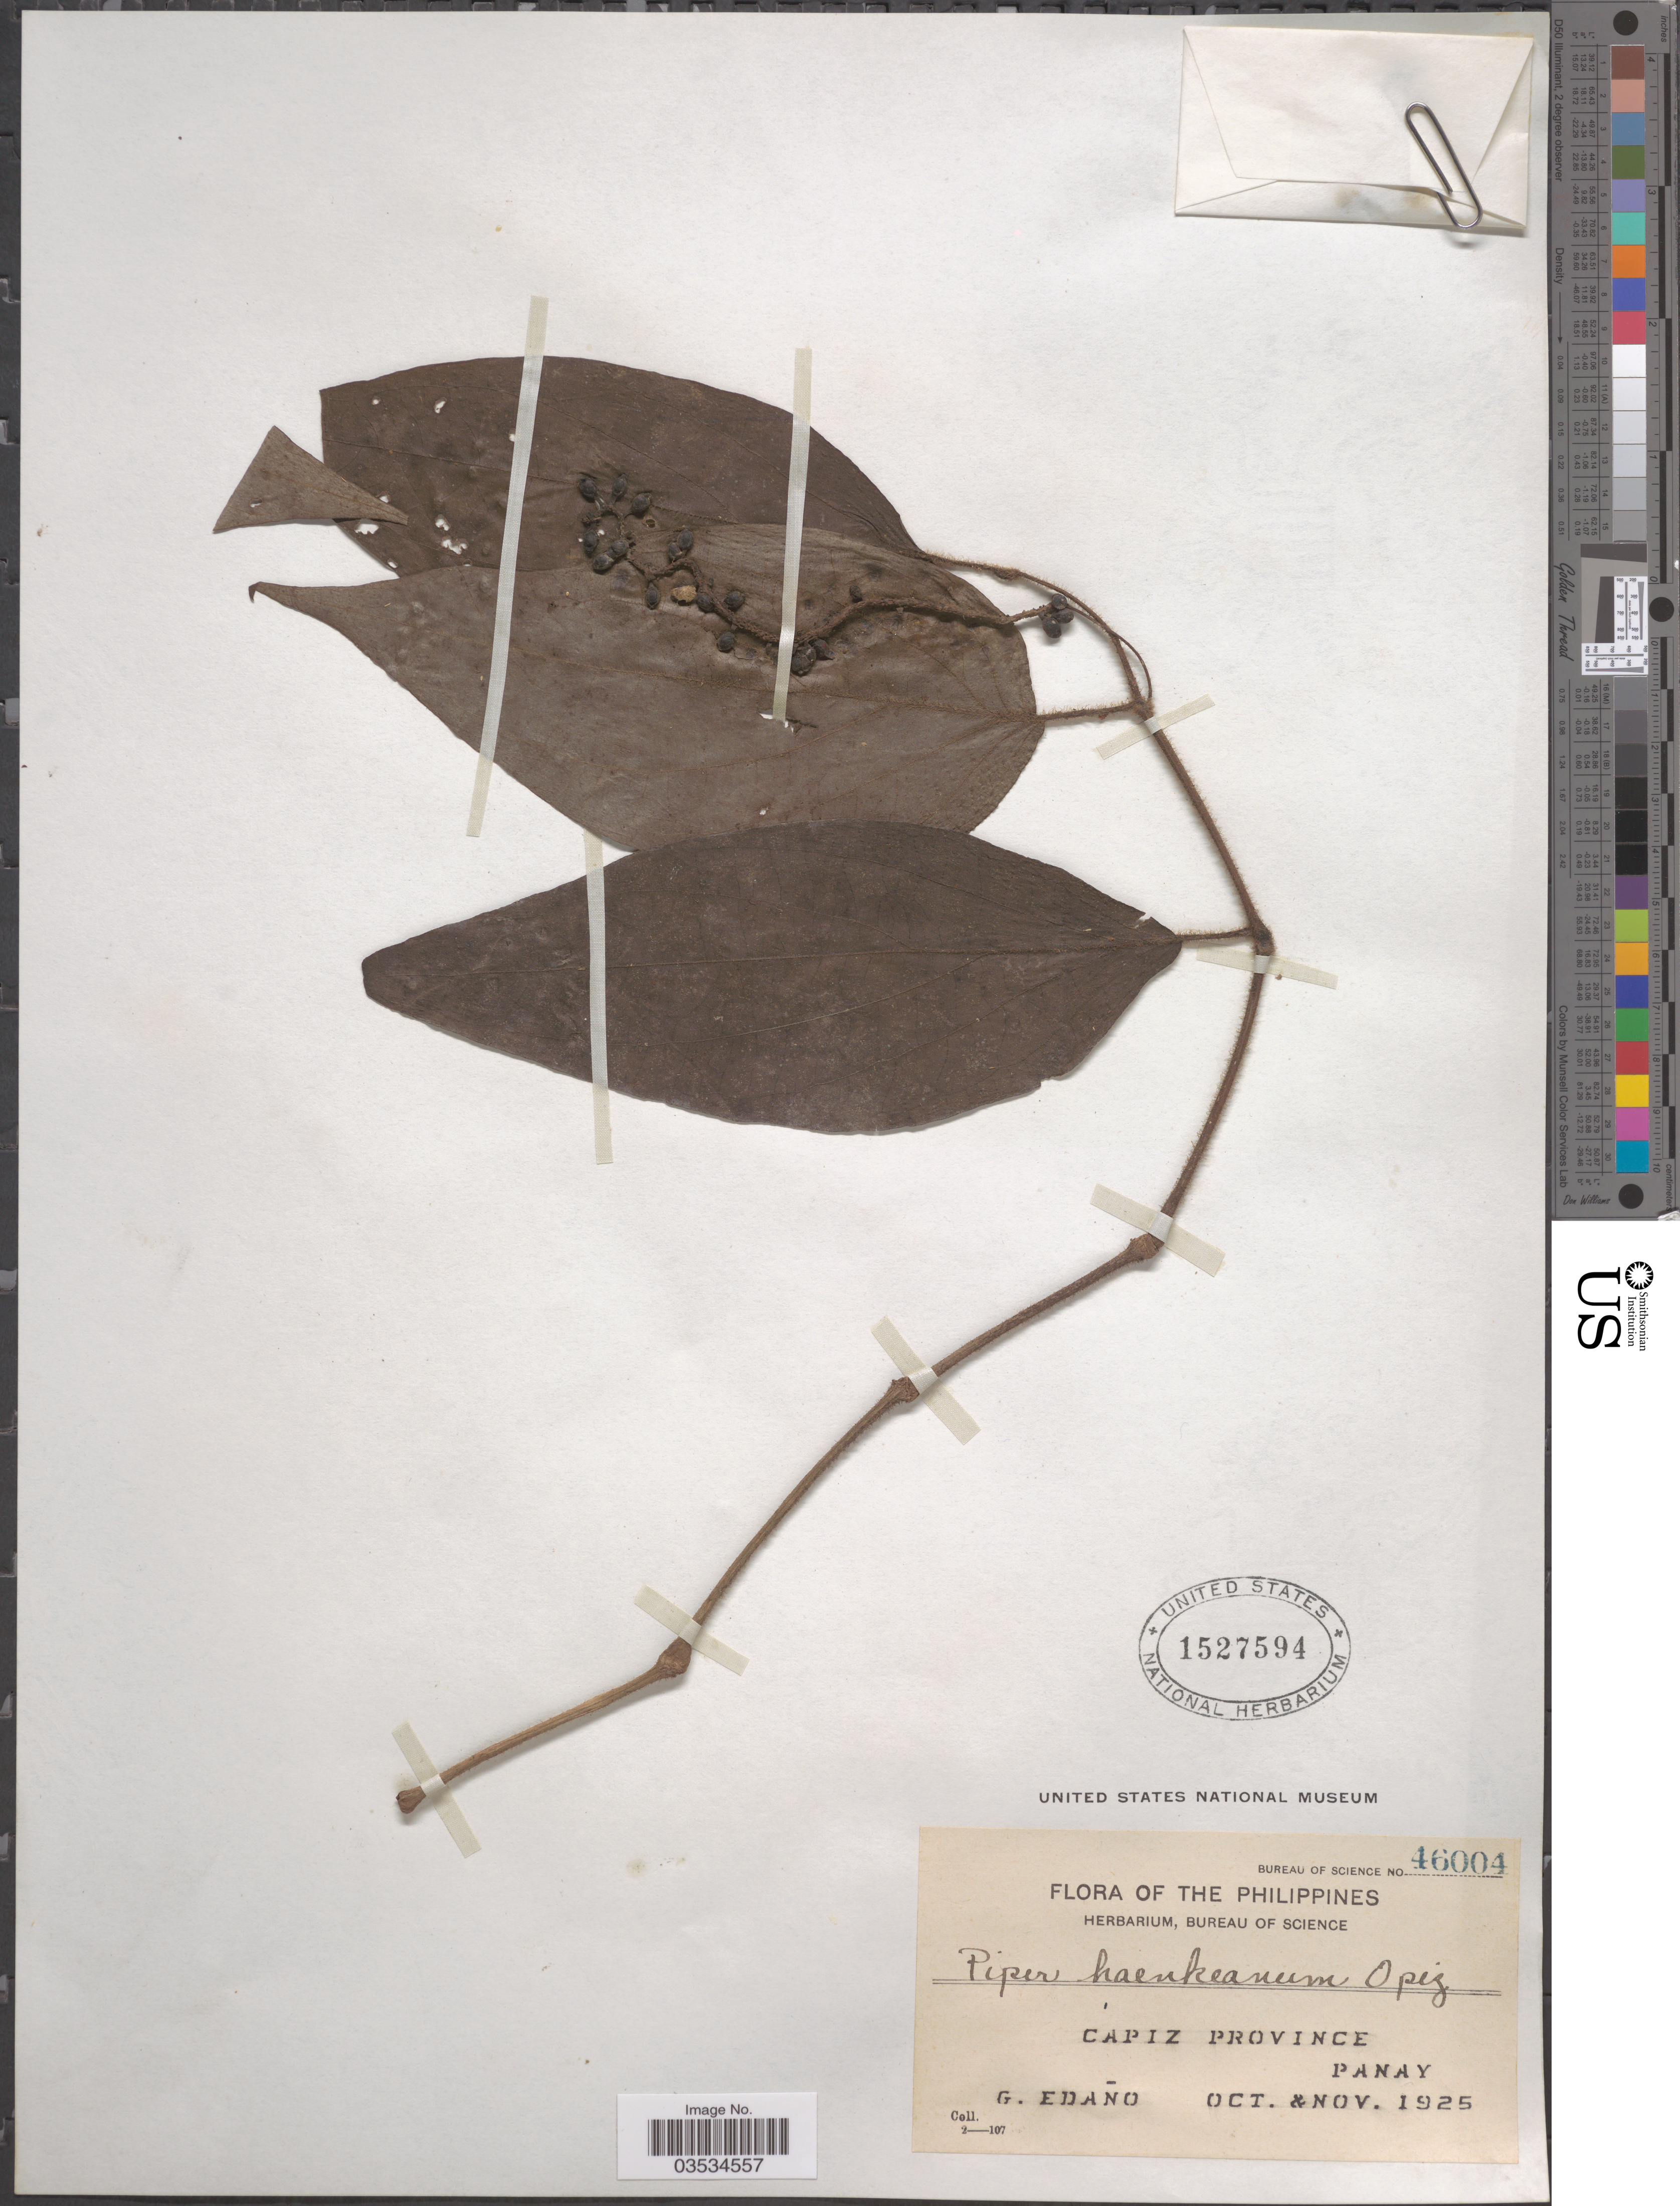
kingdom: Plantae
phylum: Tracheophyta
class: Magnoliopsida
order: Piperales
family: Piperaceae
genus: Piper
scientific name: Piper haenkeanum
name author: Opiz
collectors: G. Edaño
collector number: Bureau of Science 46004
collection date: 1925-10/1925-11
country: Philippines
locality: Capiz Province. Panay.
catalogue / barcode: US 1527594